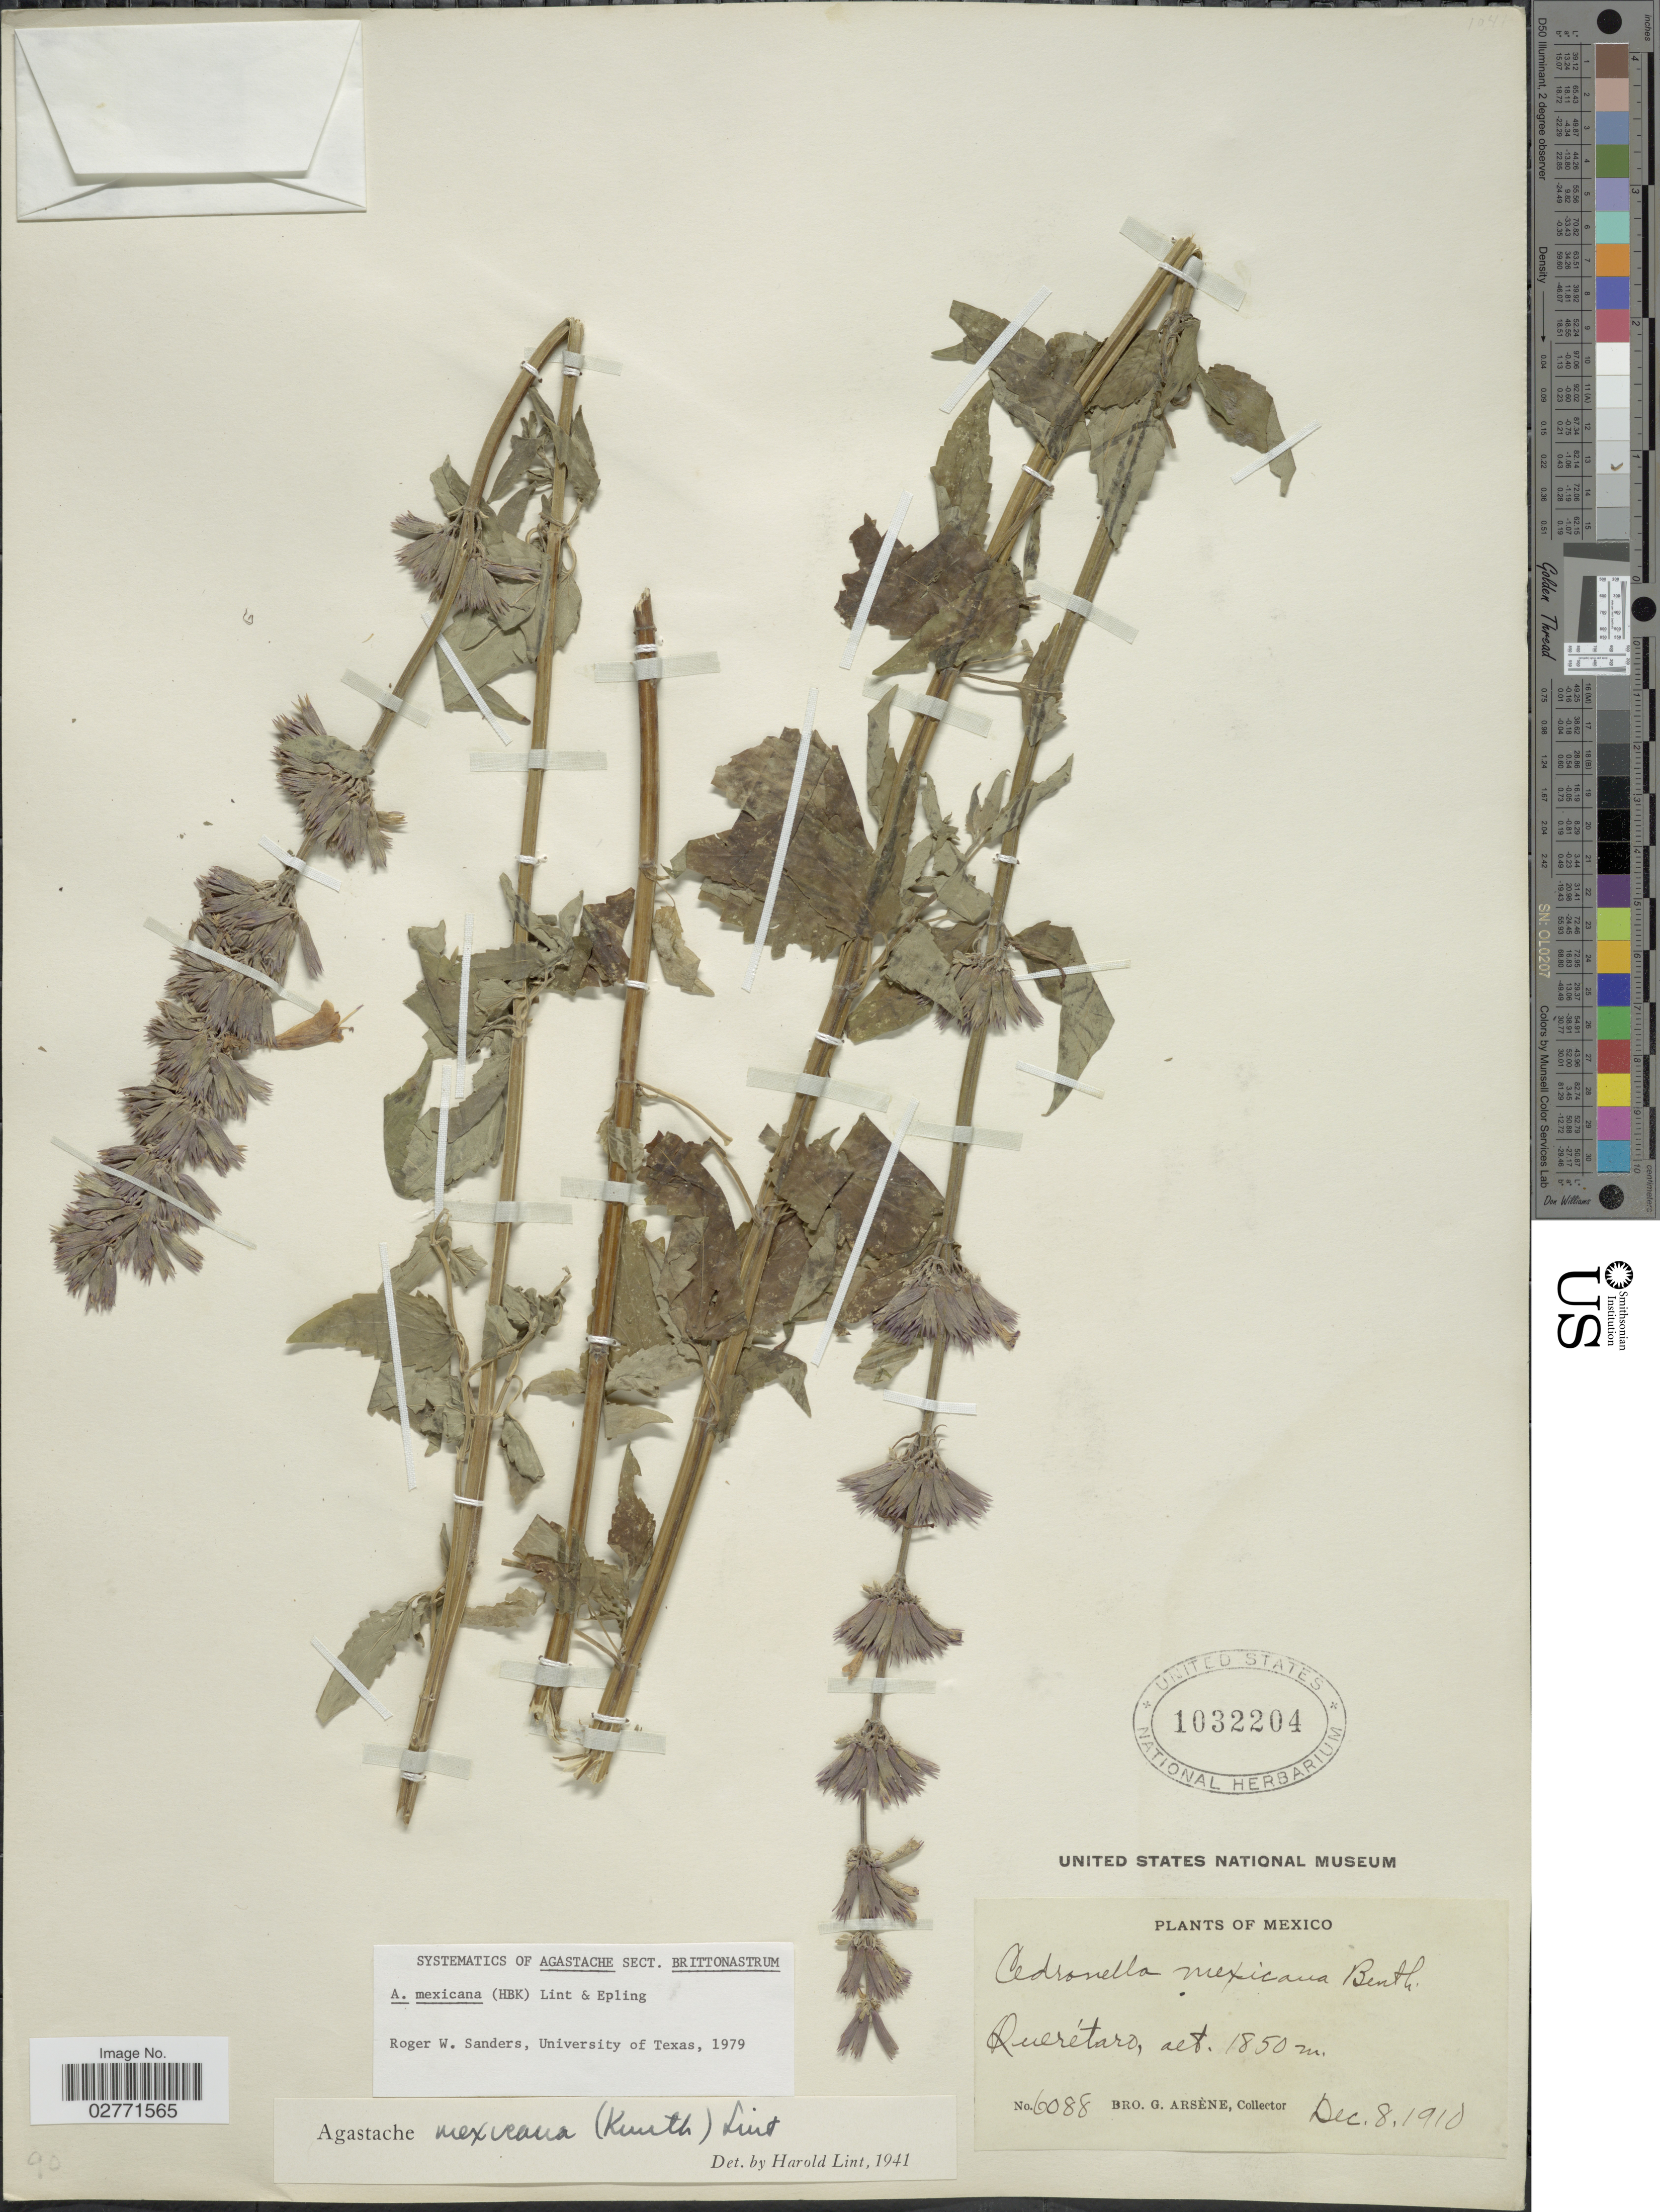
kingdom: Plantae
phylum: Tracheophyta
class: Magnoliopsida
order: Lamiales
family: Lamiaceae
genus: Agastache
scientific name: Agastache mexicana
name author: (Kunth) Lint & Epling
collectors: Bro. G. Arsène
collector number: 6088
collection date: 1910-12-08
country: Mexico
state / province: Querétaro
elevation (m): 1850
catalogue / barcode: US 1032204